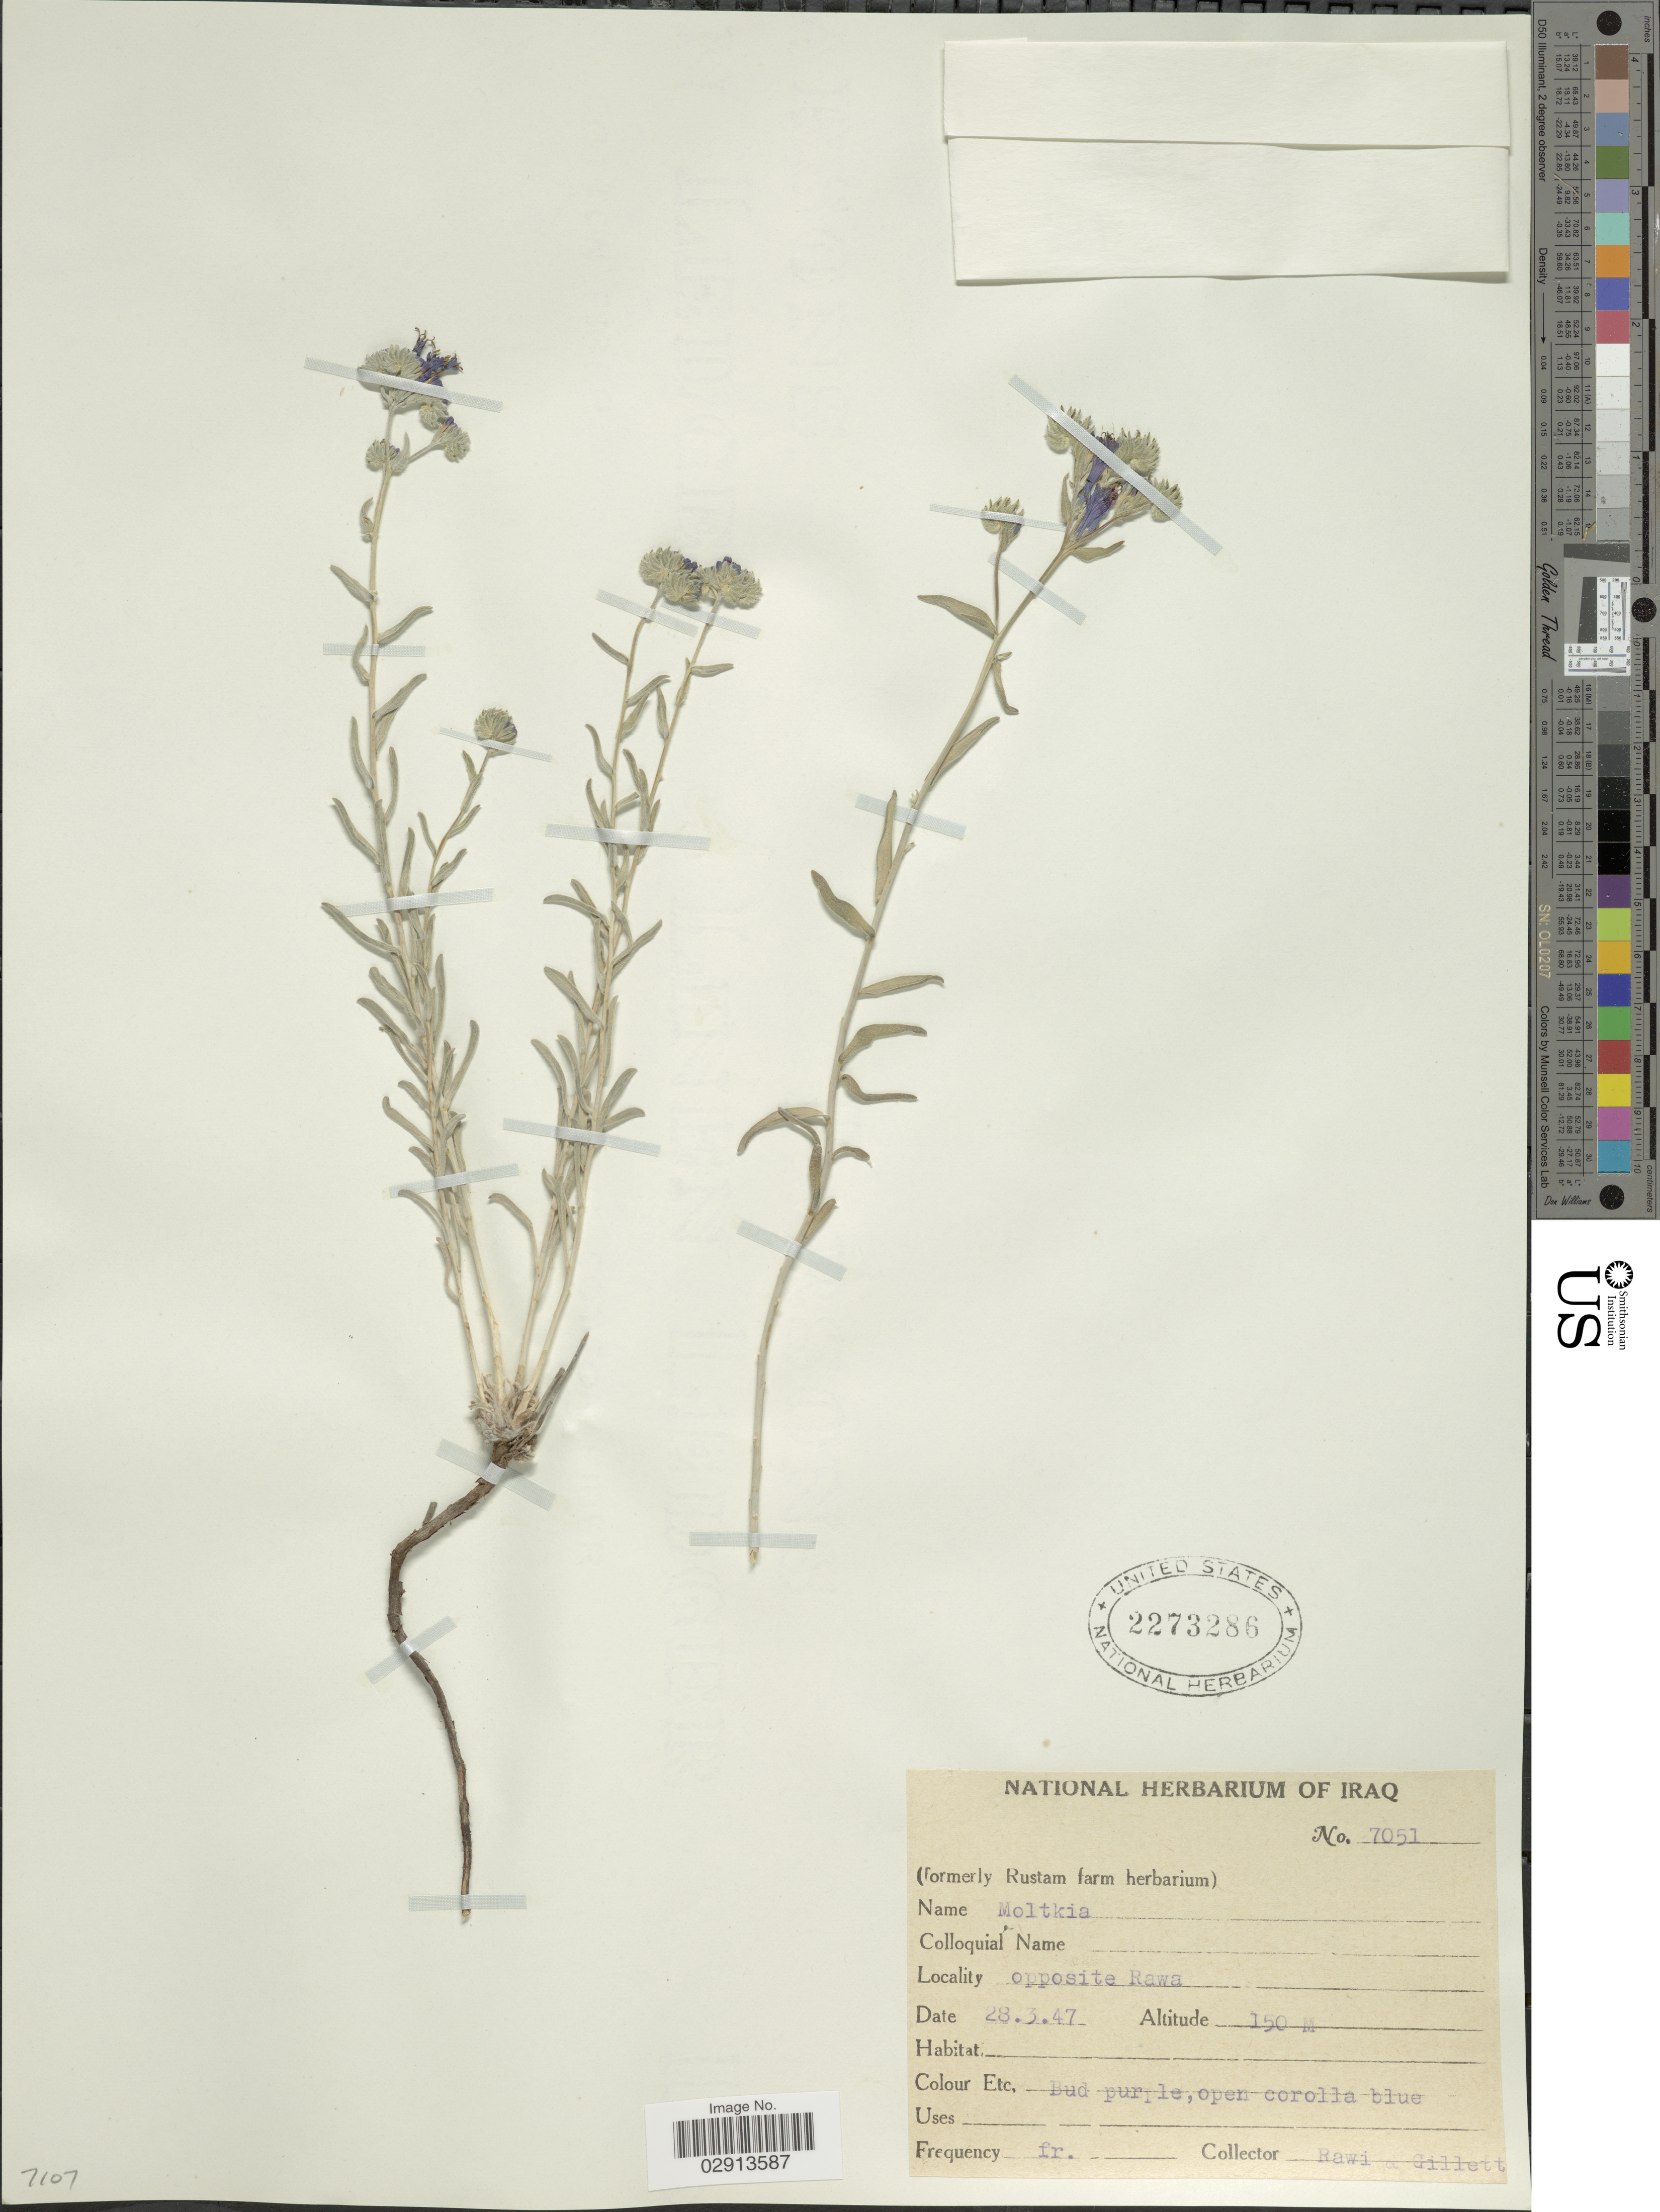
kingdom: Plantae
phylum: Tracheophyta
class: Magnoliopsida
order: Boraginales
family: Boraginaceae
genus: Moltkia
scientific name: Moltkia sp.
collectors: -. Rawi & Gillett, --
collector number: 7051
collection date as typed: Transcribed d/m/y: 28/3/47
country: Iraq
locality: Opposite Rawa.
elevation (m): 150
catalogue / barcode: US 2273286